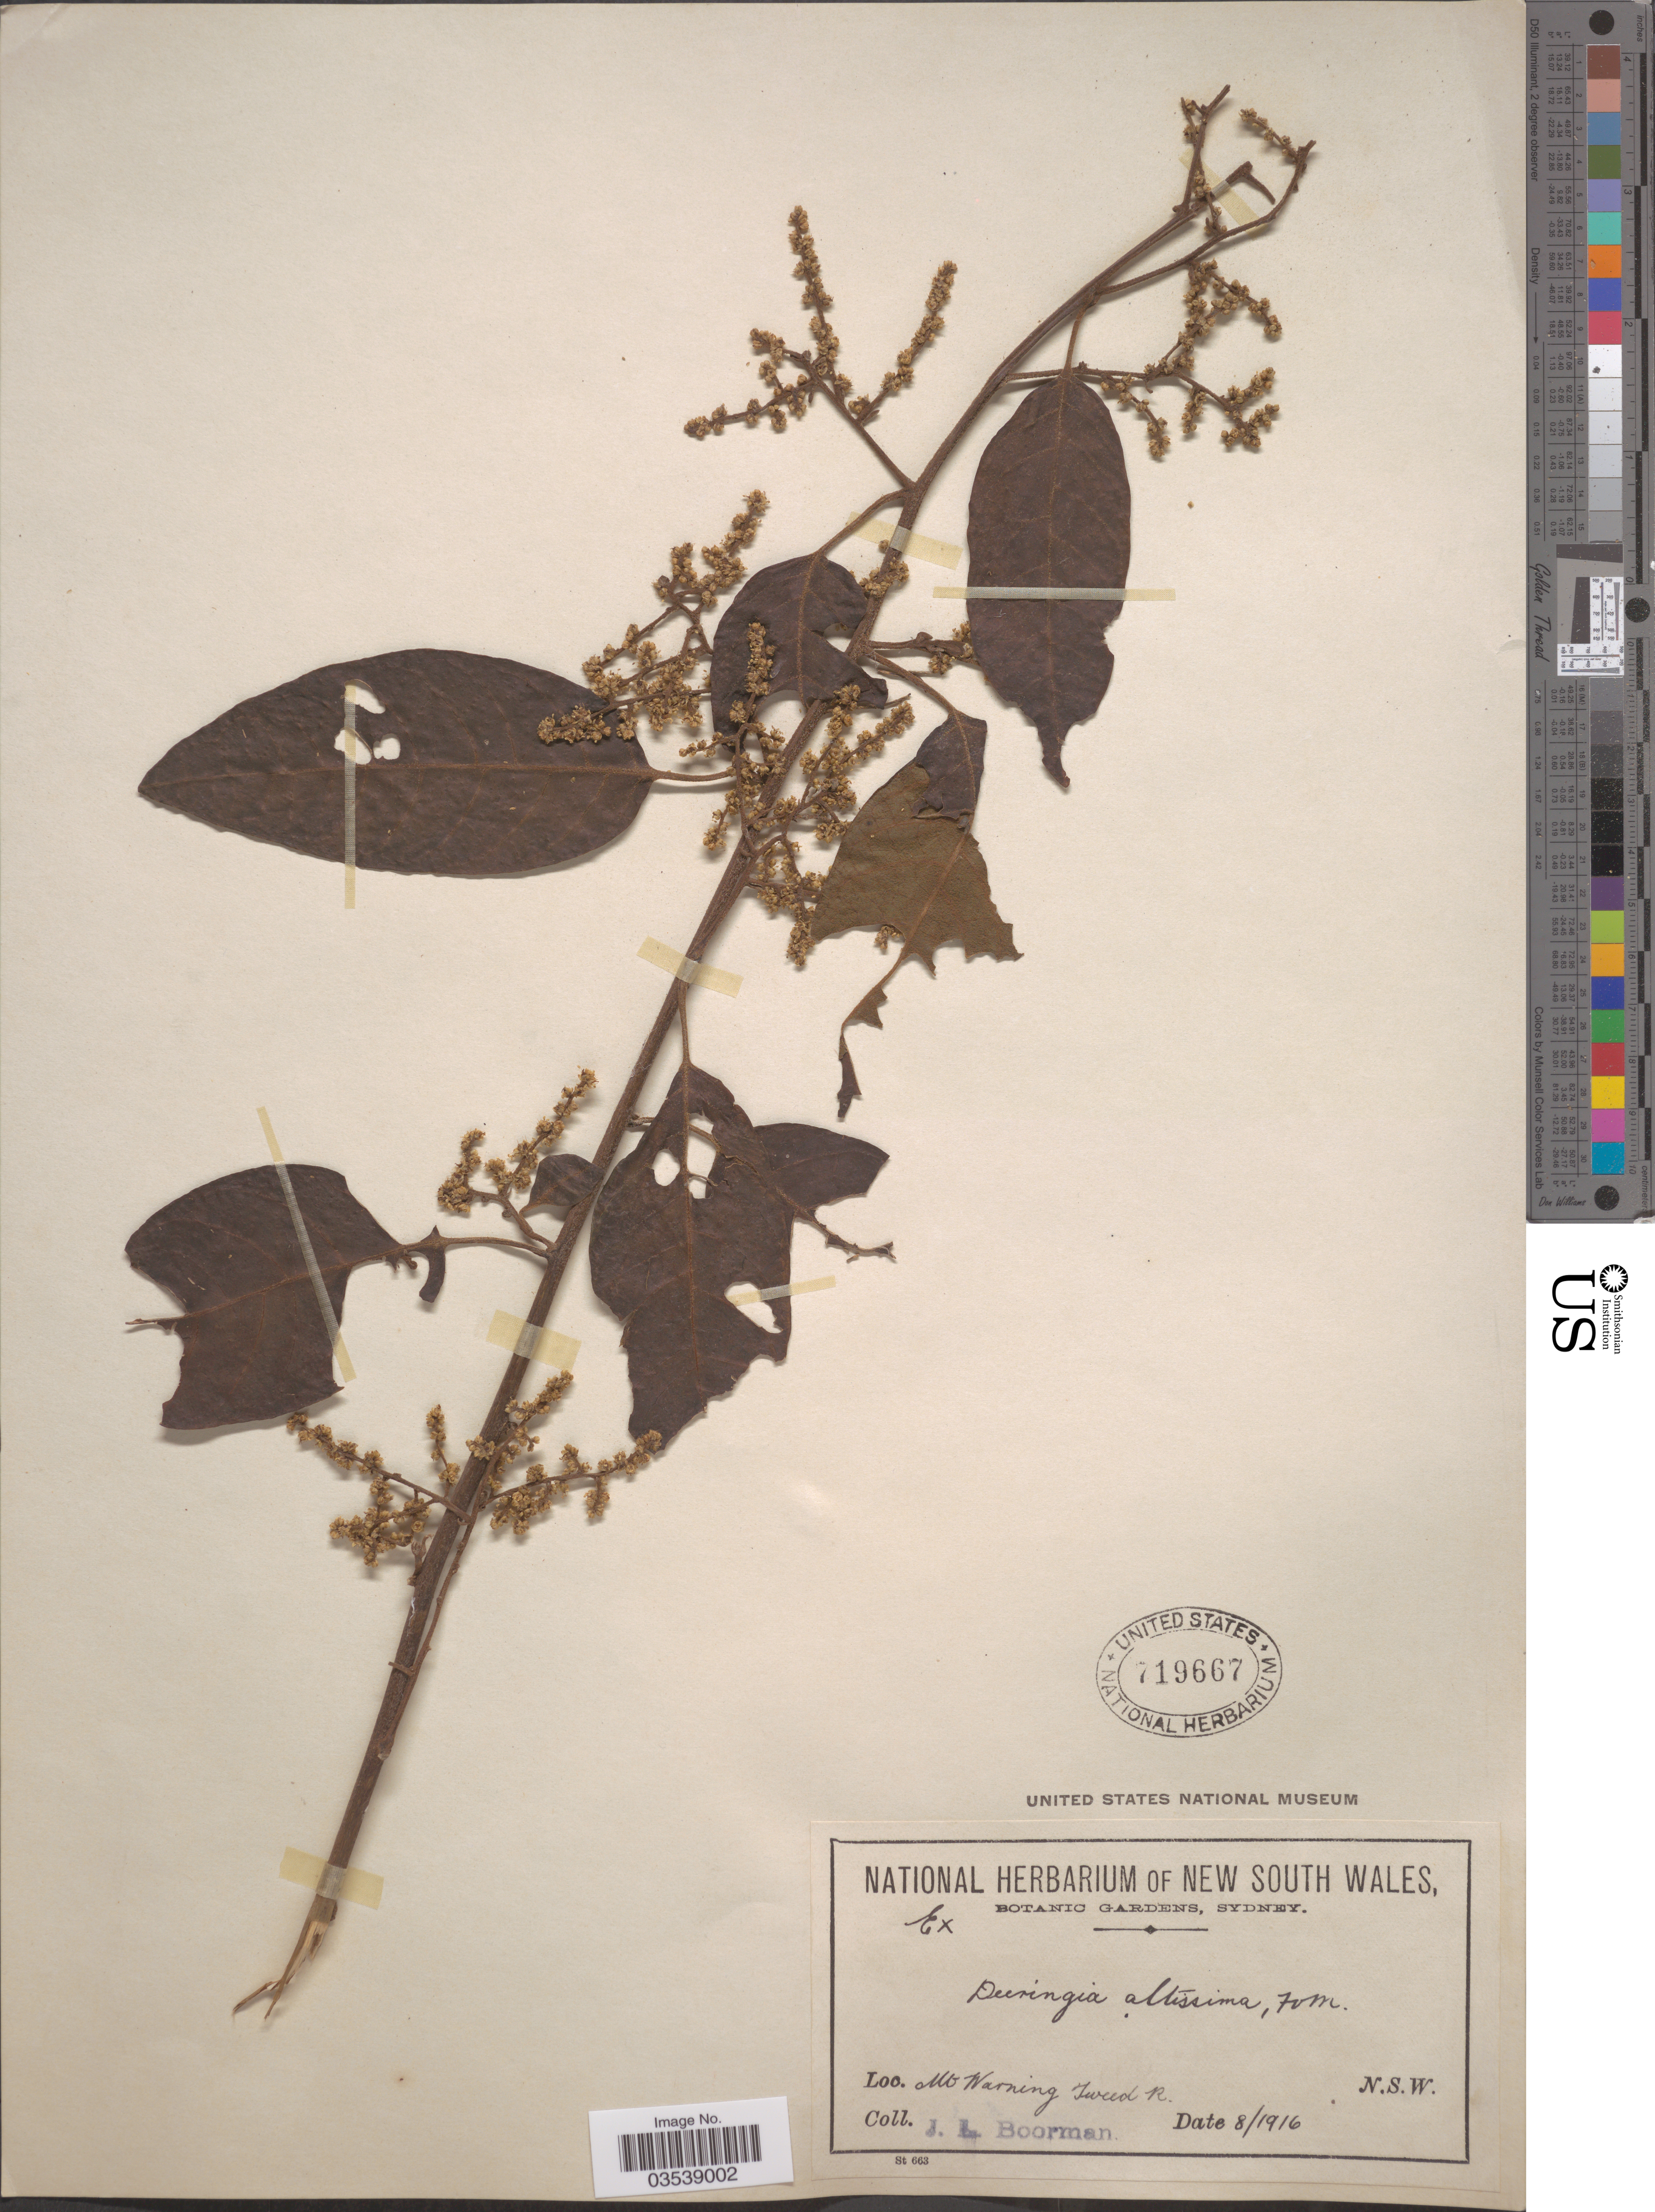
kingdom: Plantae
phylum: Tracheophyta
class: Magnoliopsida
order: Caryophyllales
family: Amaranthaceae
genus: Deeringia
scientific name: Deeringia altissima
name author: F. Muell.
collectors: J. Boorman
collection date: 1916-08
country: Australia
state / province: New South Wales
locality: Mt Warning Tweed R.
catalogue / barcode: US 719667